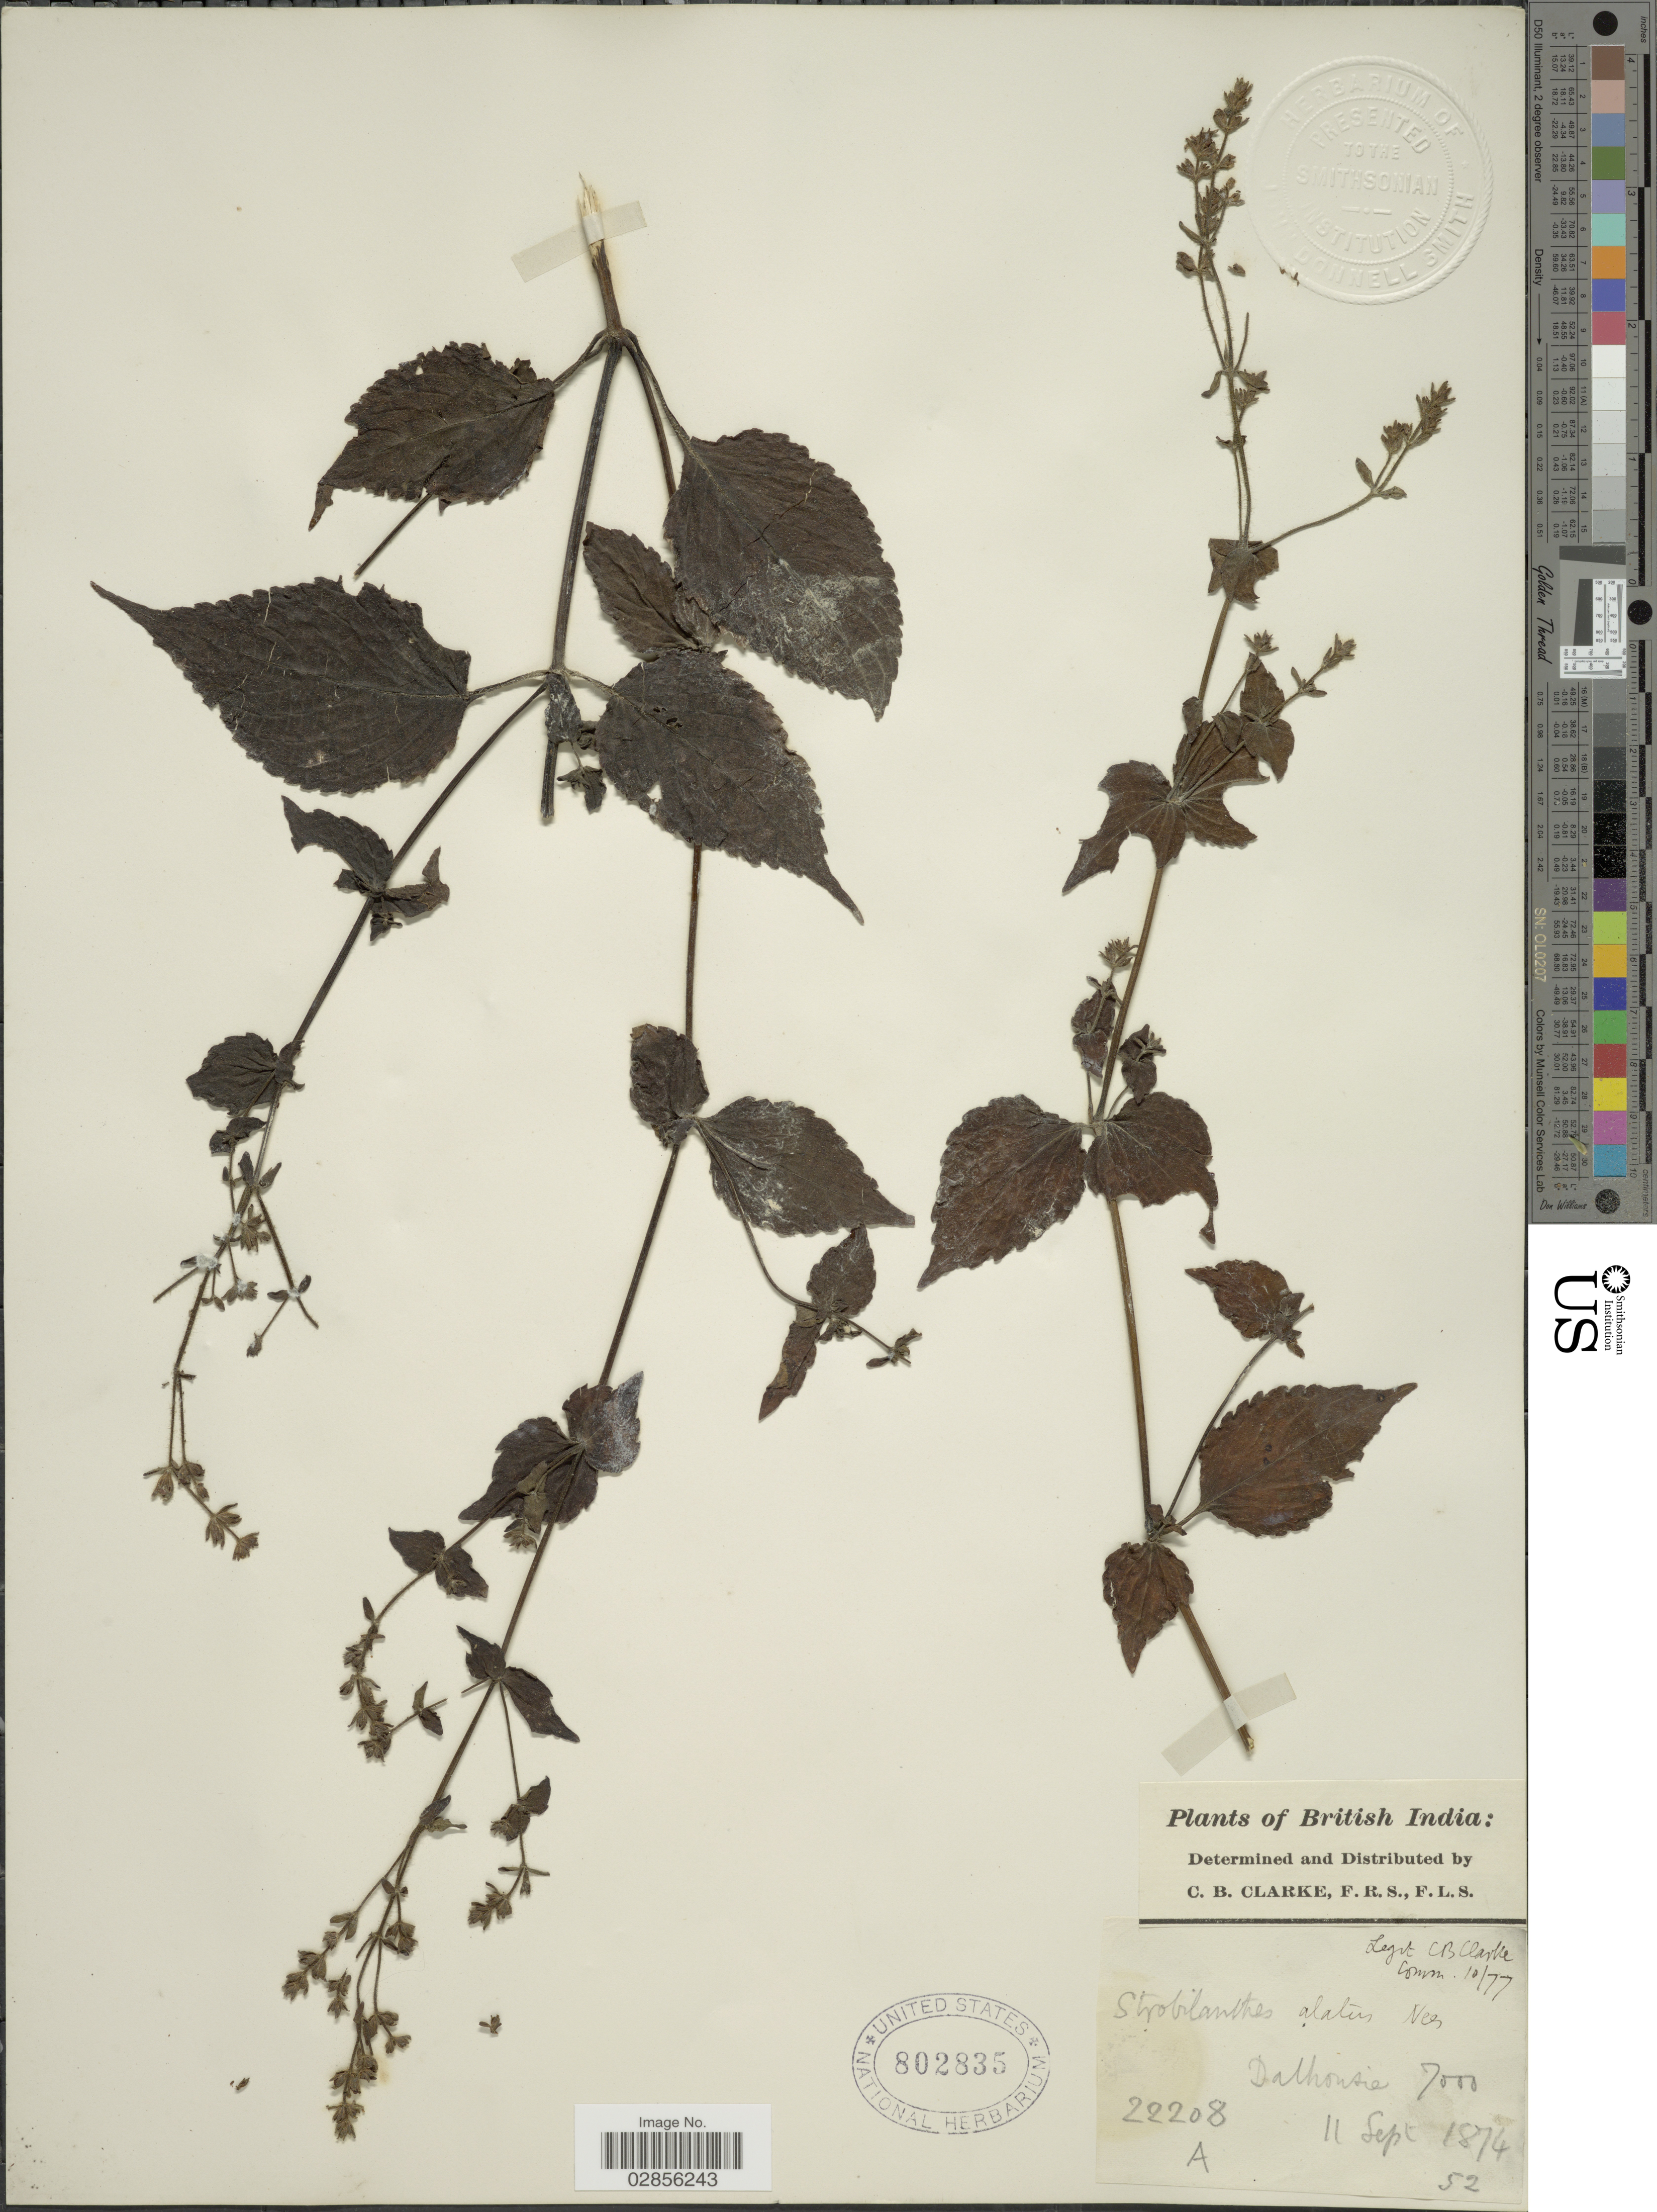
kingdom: Plantae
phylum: Tracheophyta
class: Magnoliopsida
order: Lamiales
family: Acanthaceae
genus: Strobilanthes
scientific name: Strobilanthes attenuata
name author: (Wall. ex Nees) Jacq. ex Nees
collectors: C. B. Clarke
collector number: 22208A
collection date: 1874-09-11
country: India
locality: British India. Dalhousie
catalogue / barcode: US 802835